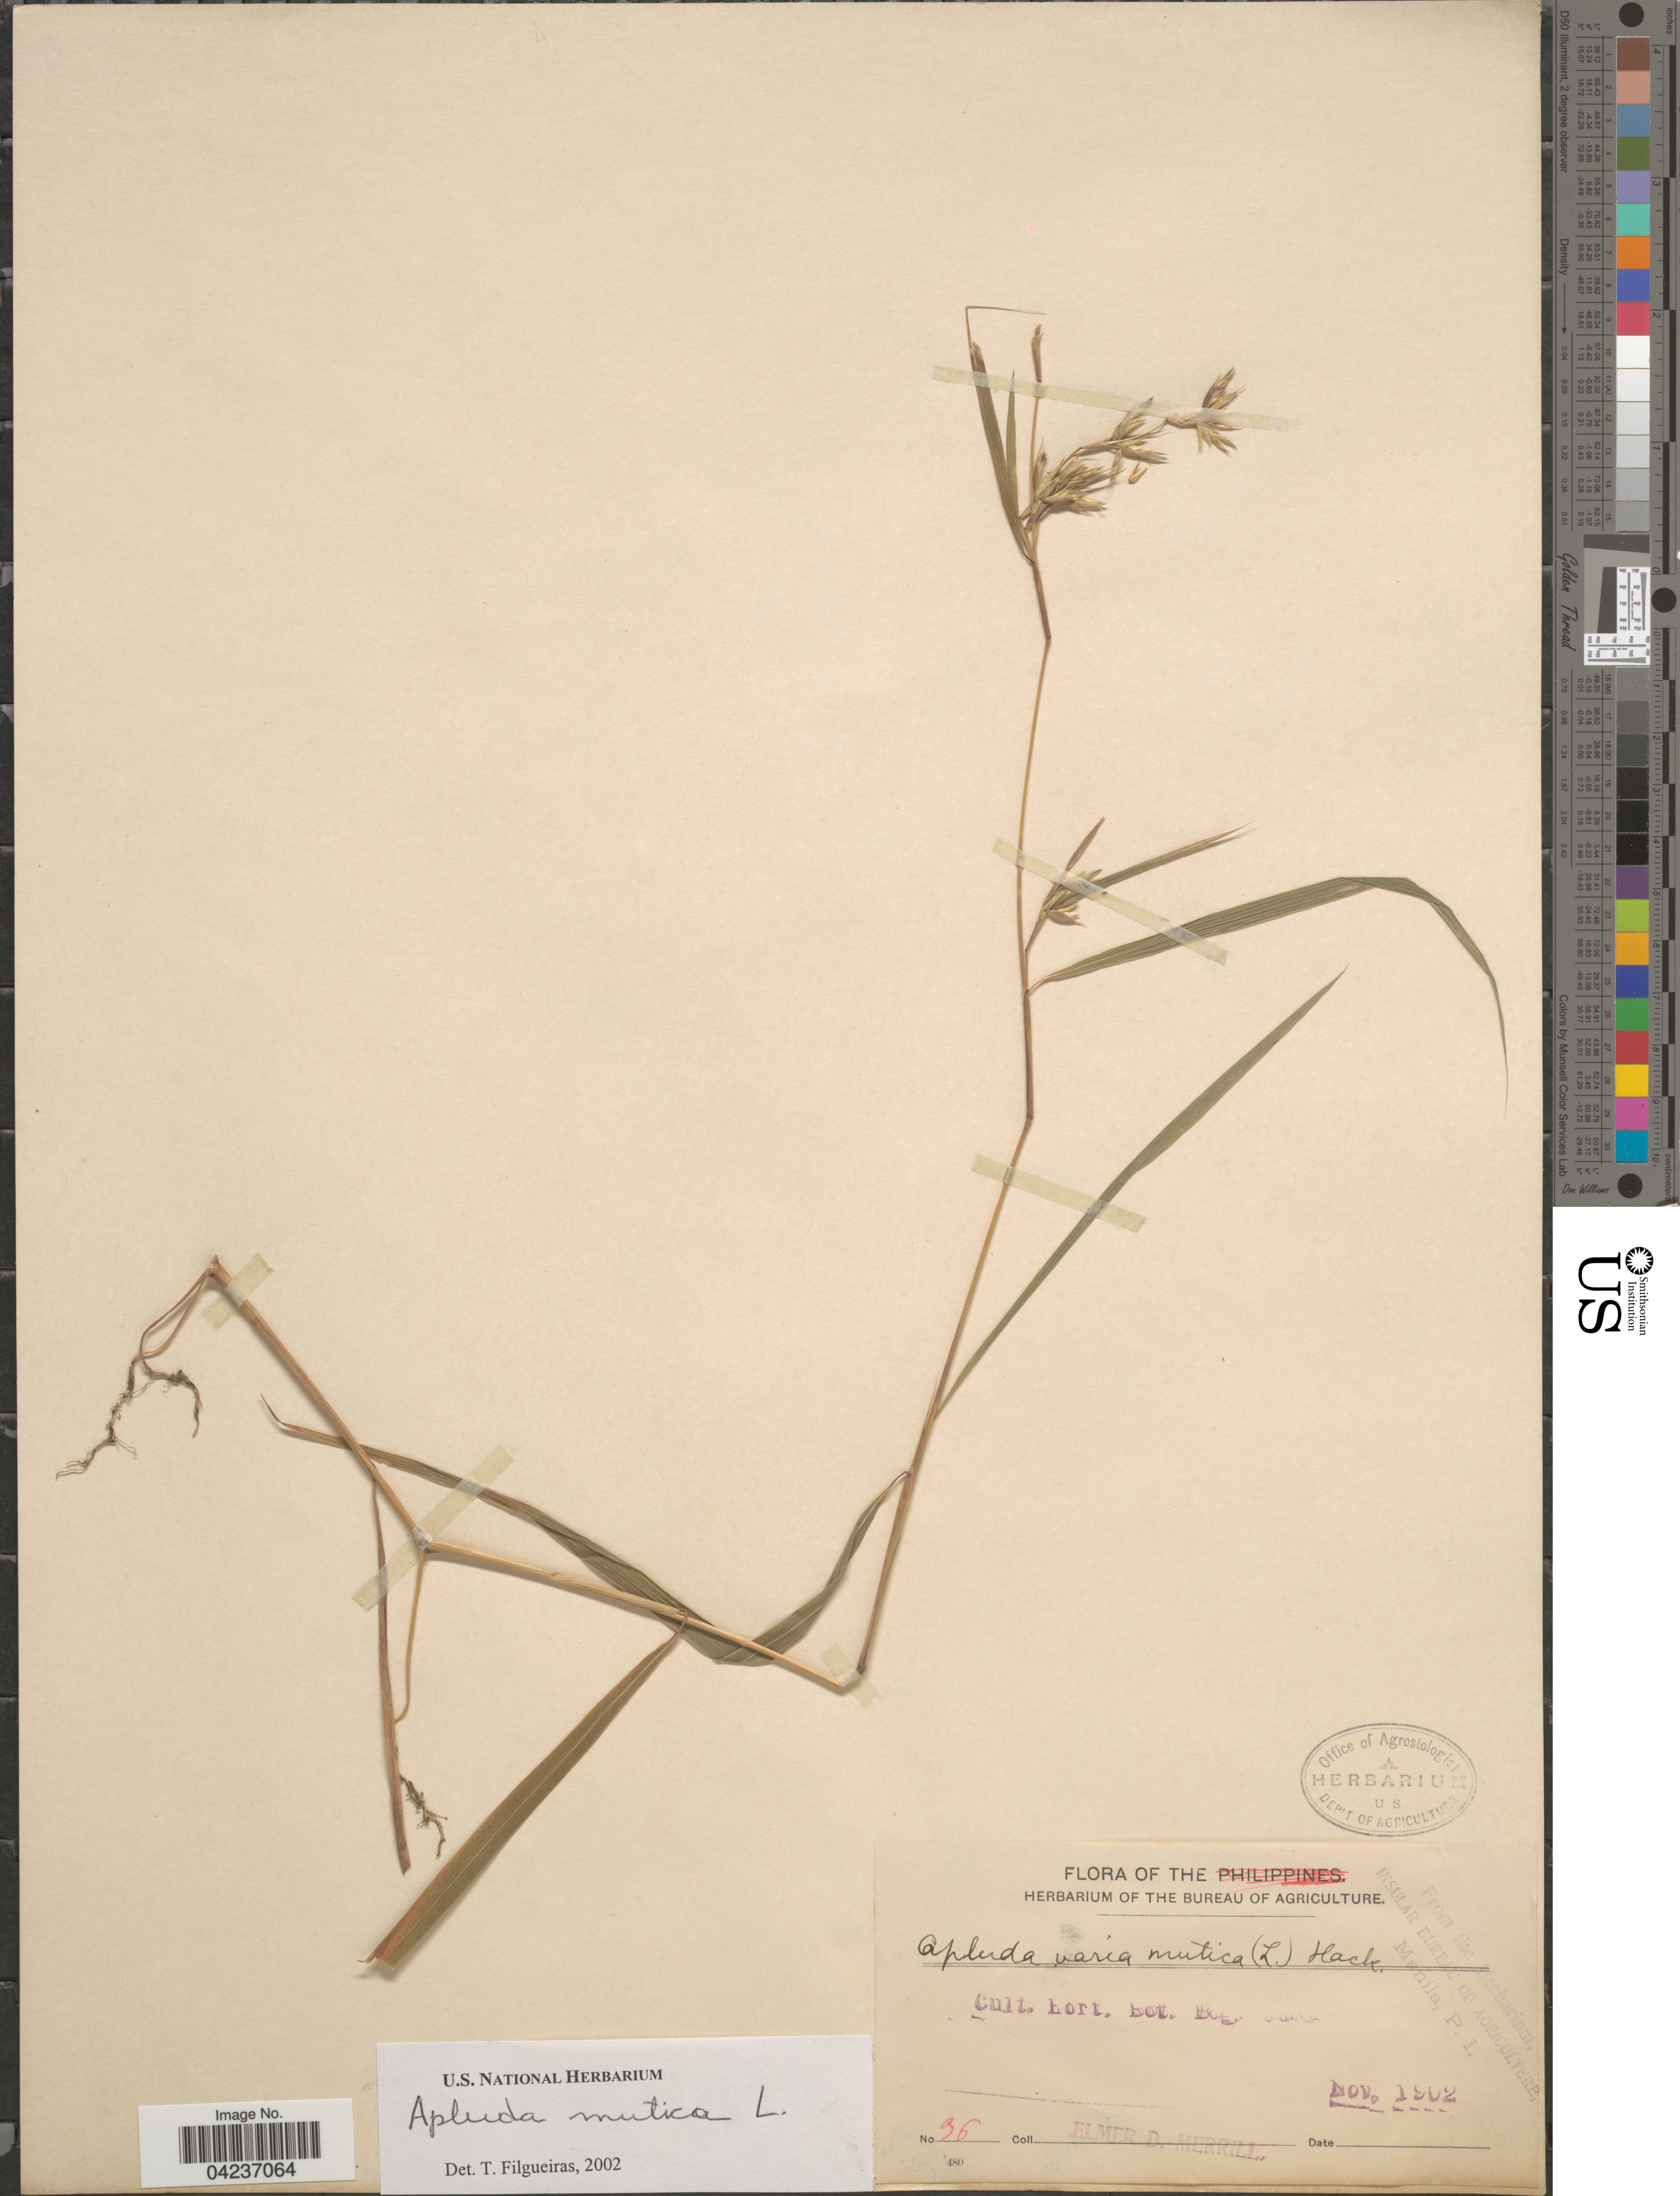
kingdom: Plantae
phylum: Tracheophyta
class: Liliopsida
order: Poales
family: Poaceae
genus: Apluda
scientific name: Apluda mutica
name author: L.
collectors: E. D. Merrill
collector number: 36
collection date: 1902-11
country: Indonesia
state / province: Java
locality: Cult. hort. Bot. Bog. Java.